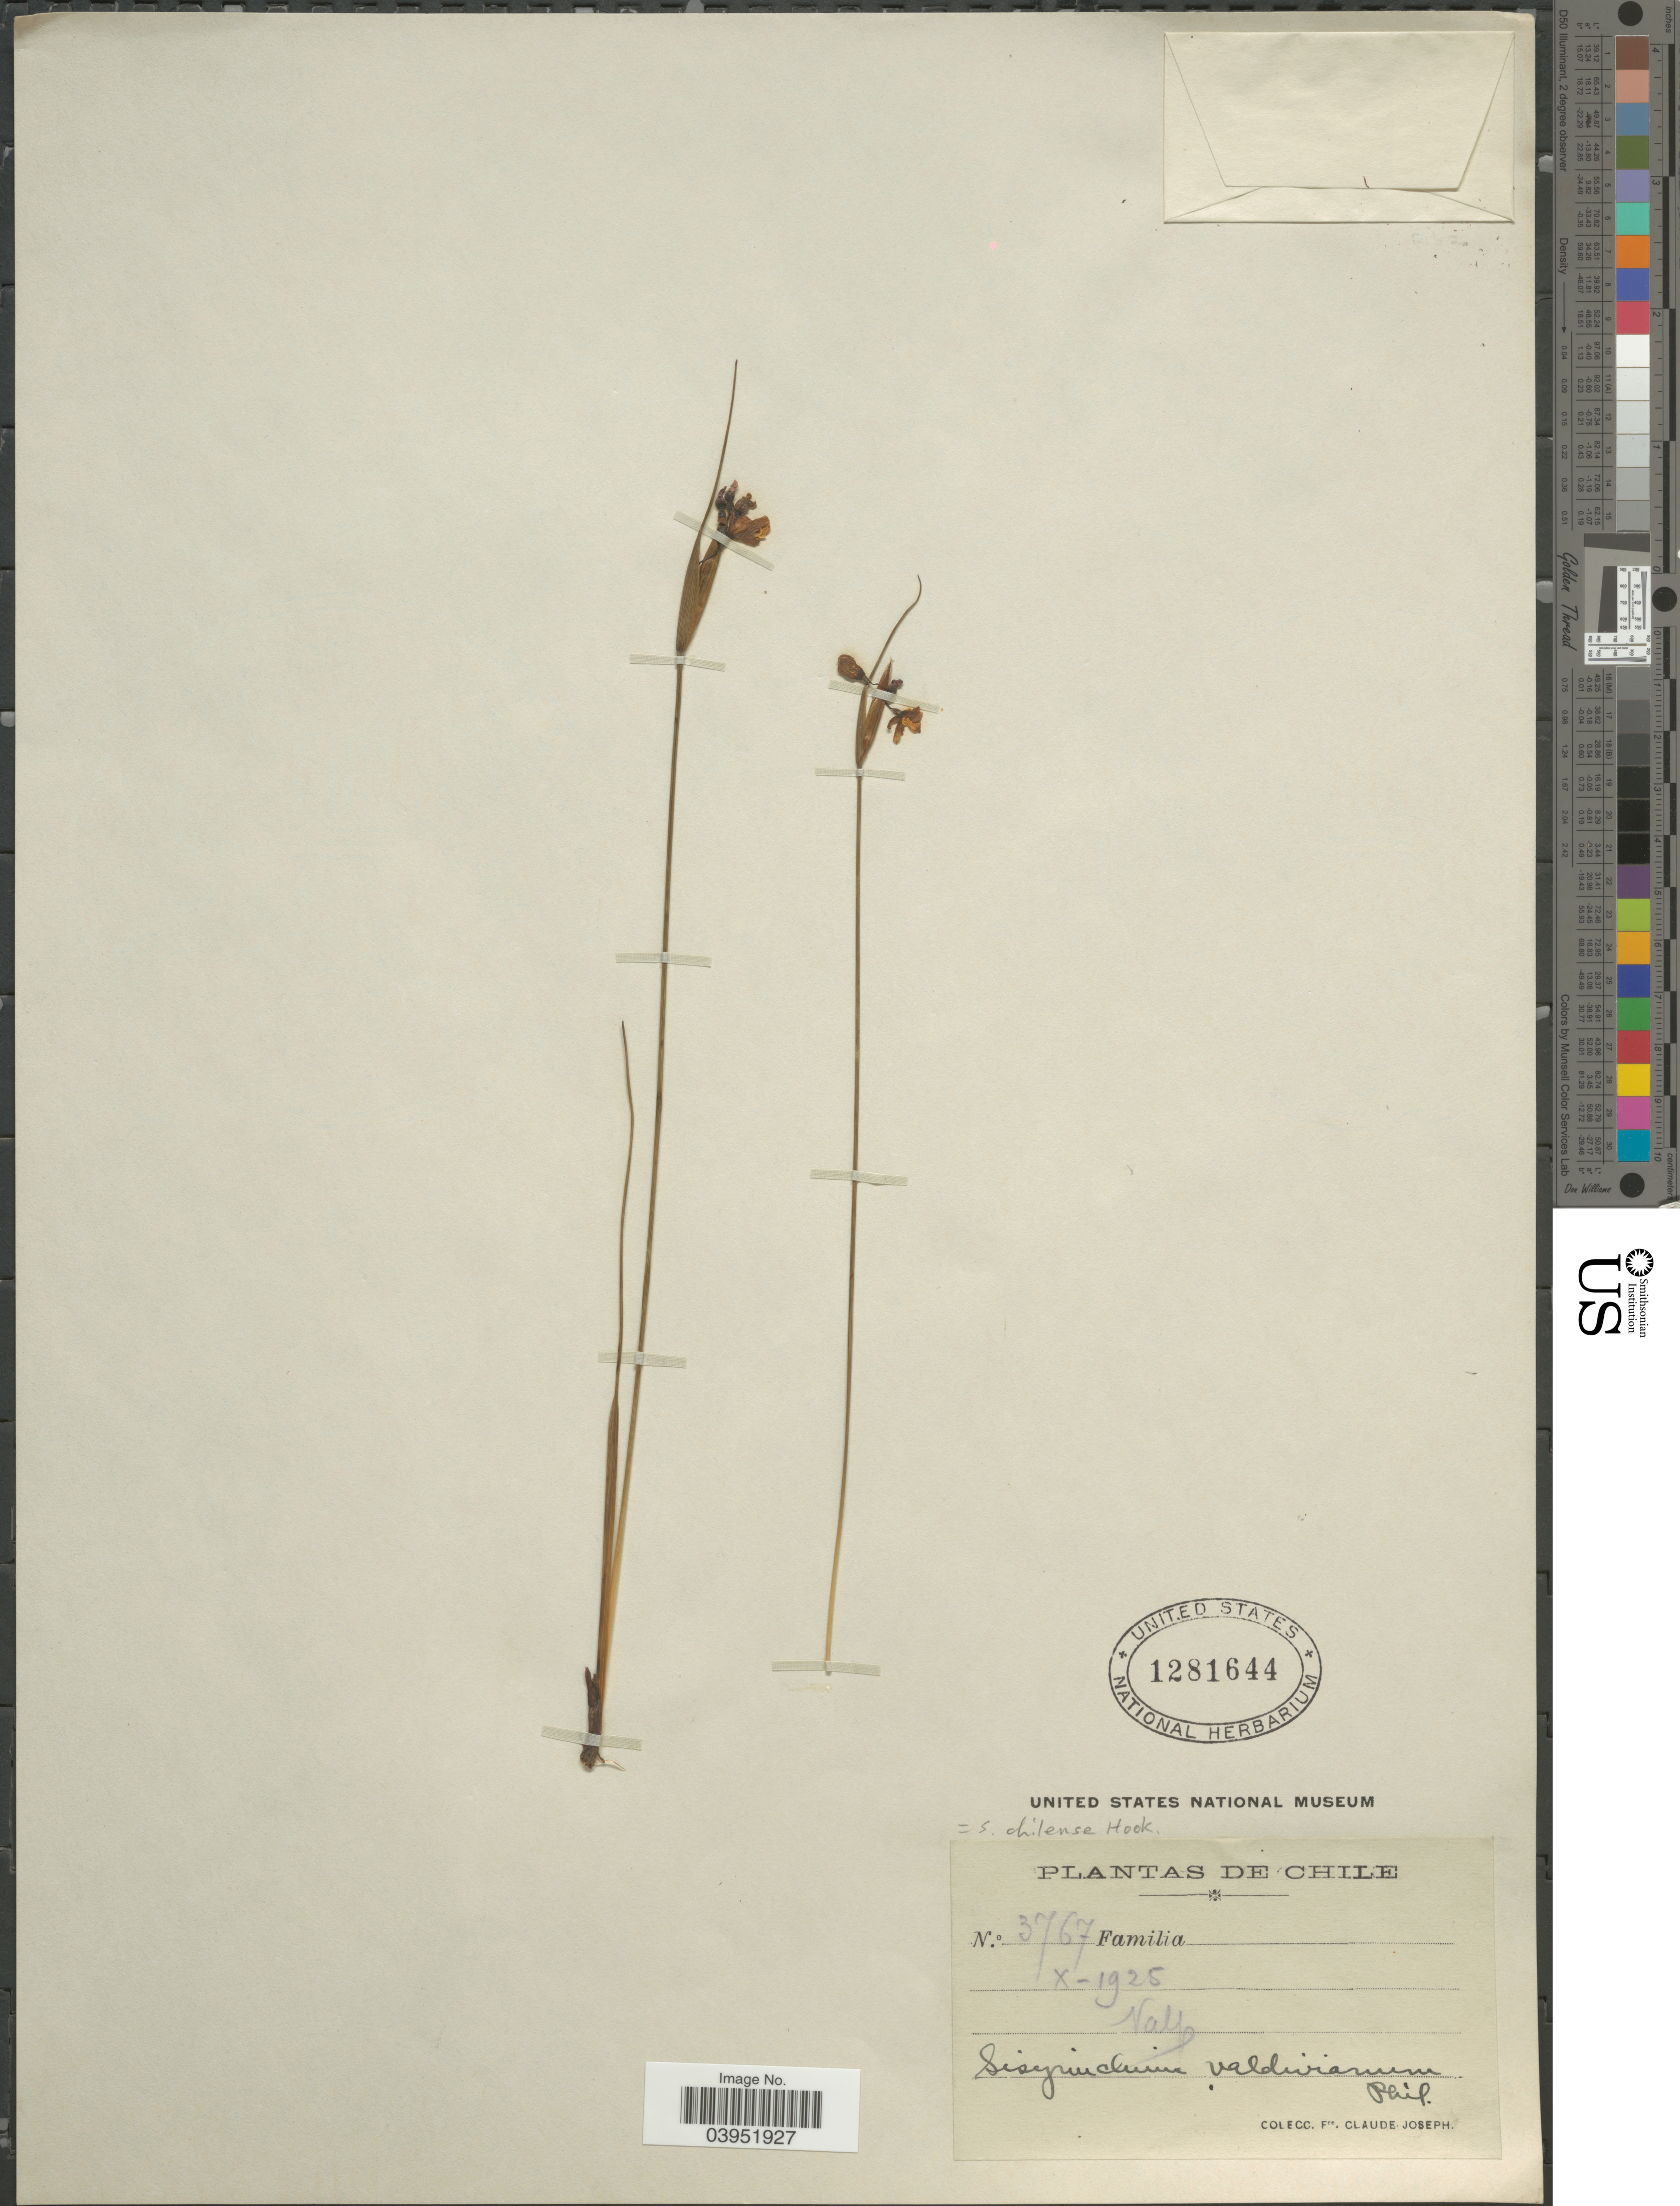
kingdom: Plantae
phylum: Tracheophyta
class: Liliopsida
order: Asparagales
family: Iridaceae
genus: Sisyrinchium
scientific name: Sisyrinchium chilense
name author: Hook.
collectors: Bro. Claude-Joseph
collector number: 3767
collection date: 1925-10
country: Chile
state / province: Valparaíso (V)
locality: Valp.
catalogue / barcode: US 1281644